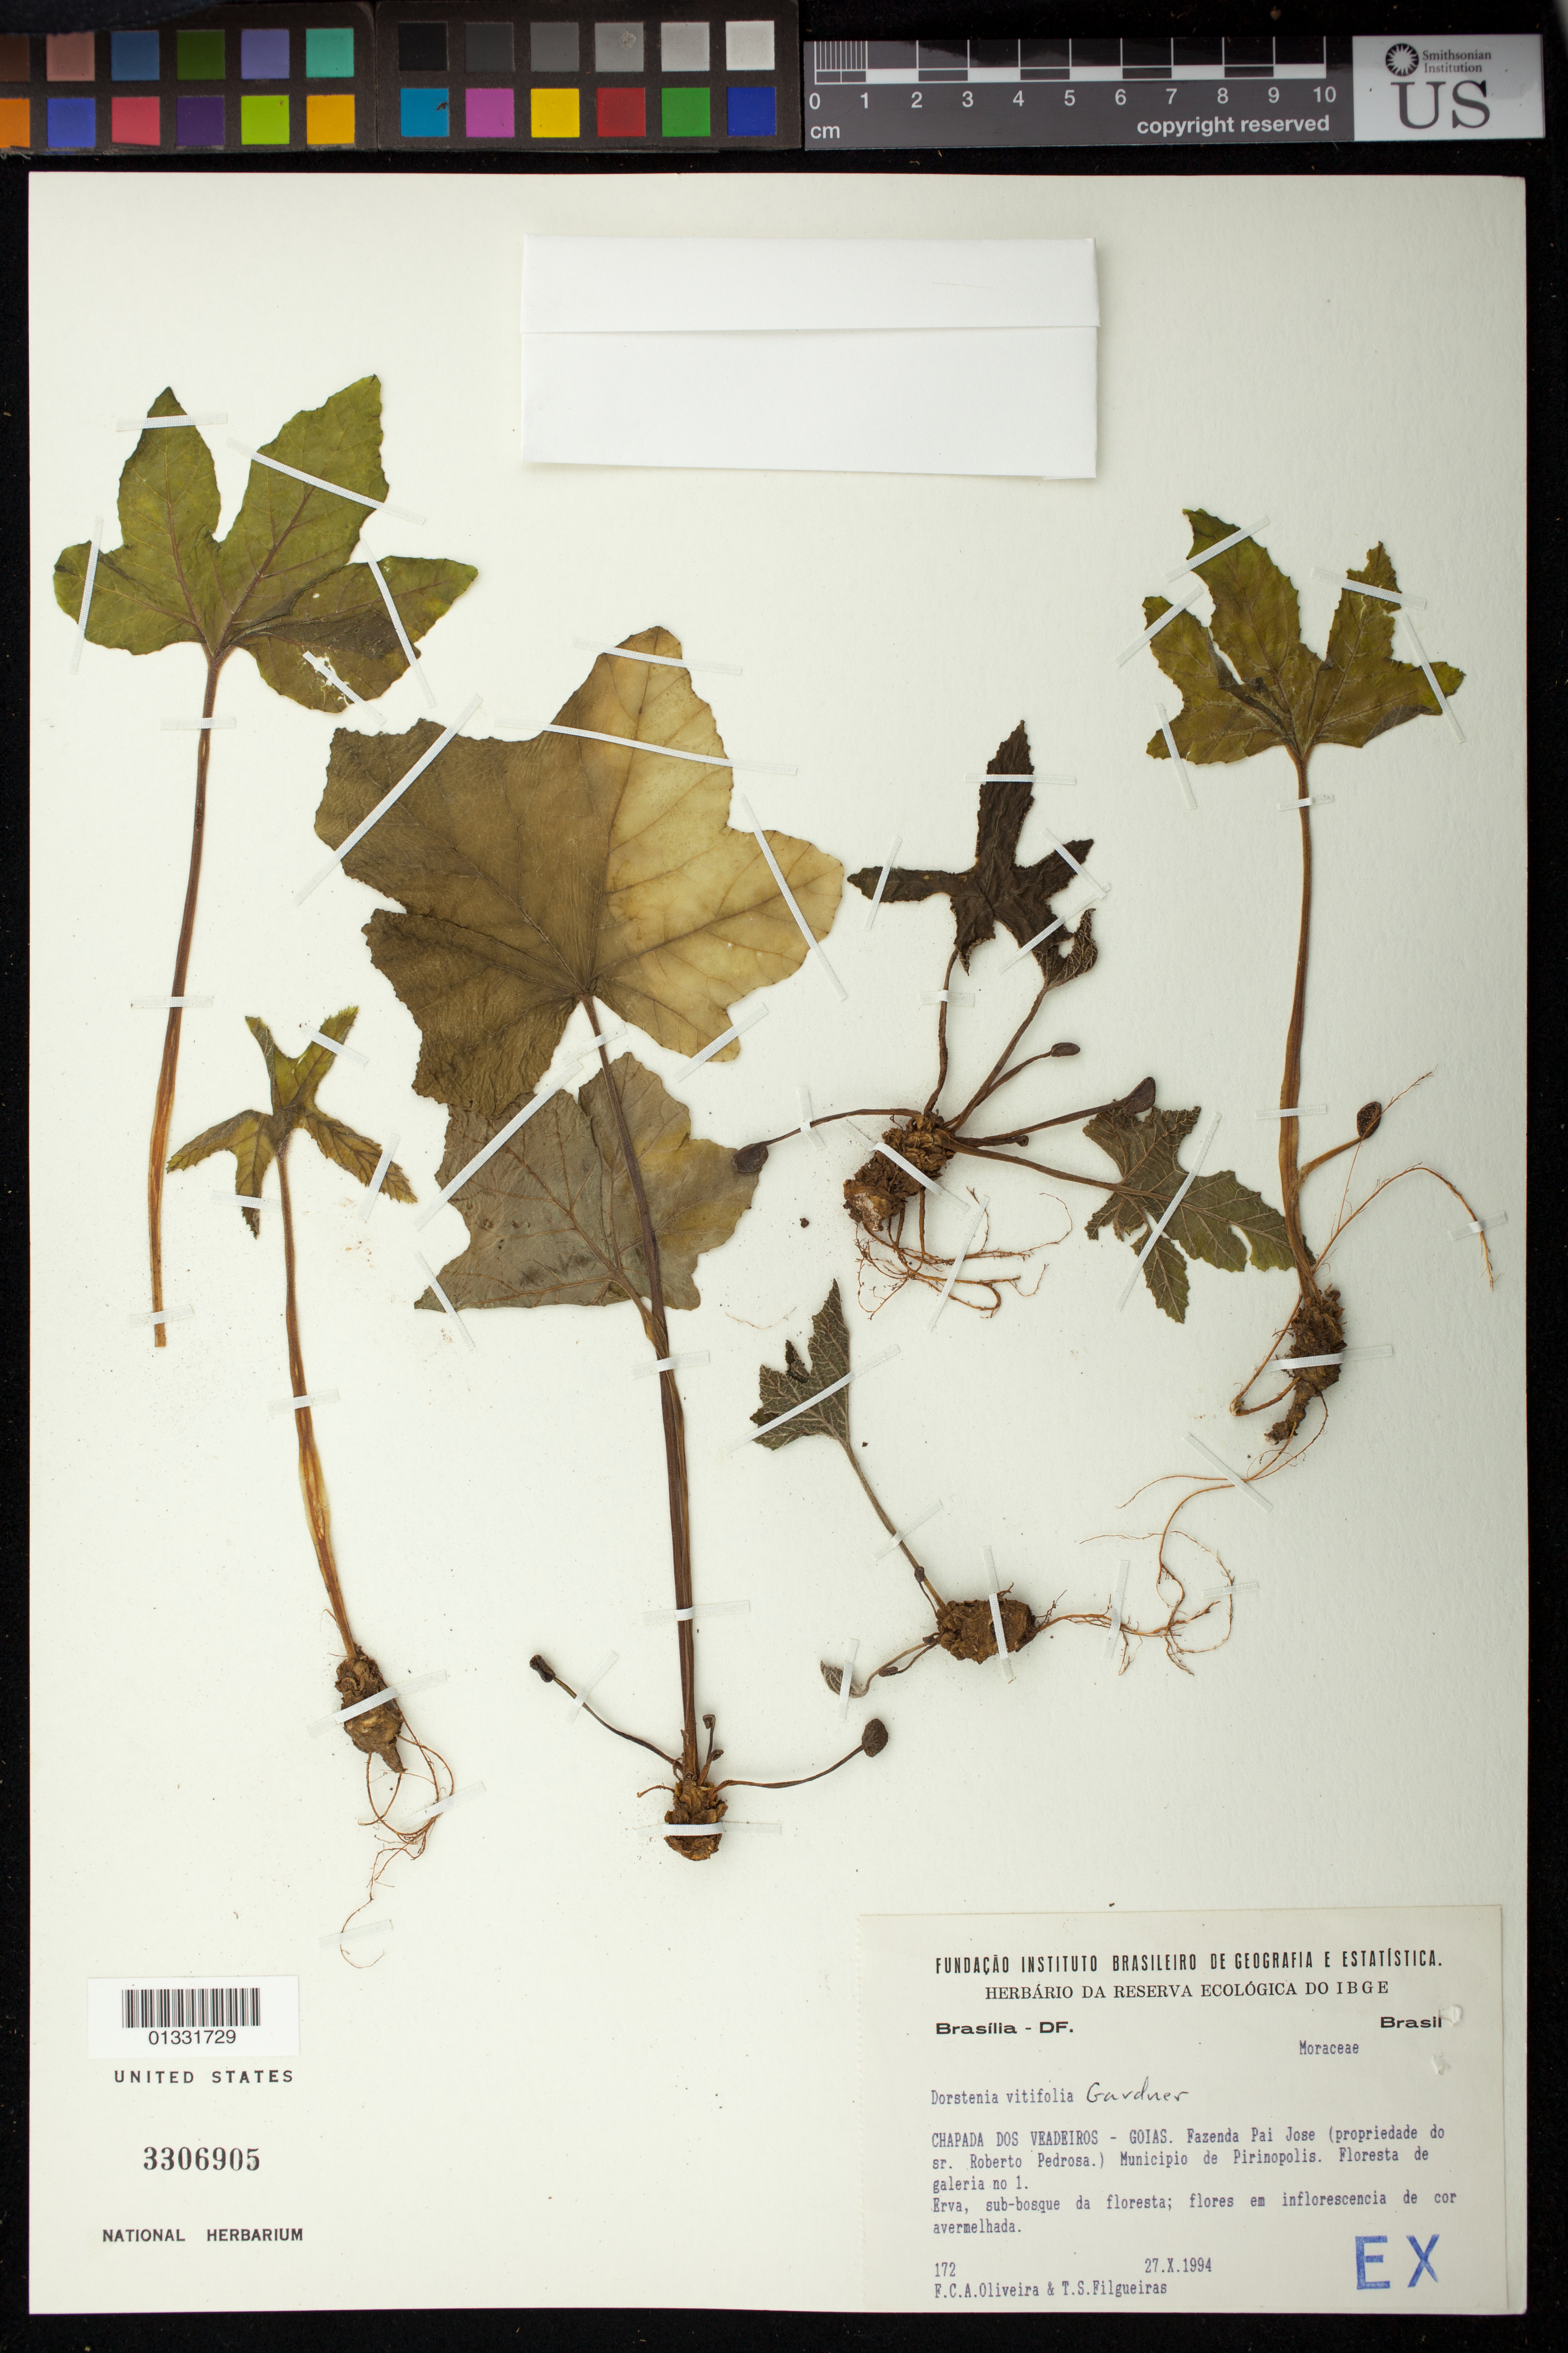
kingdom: Plantae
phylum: Tracheophyta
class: Magnoliopsida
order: Rosales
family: Moraceae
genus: Dorstenia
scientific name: Dorstenia cayapia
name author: Vell.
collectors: F. C. A. Oliveira & T. S. Filgueiras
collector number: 172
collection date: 1994-10-27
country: Brazil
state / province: Goiás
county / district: Pirenópolis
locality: Chapada dos Veadeiros - Fazenda Pai Jose (propriedade do sr. Roberto Pedrosa).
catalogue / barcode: US 3306905